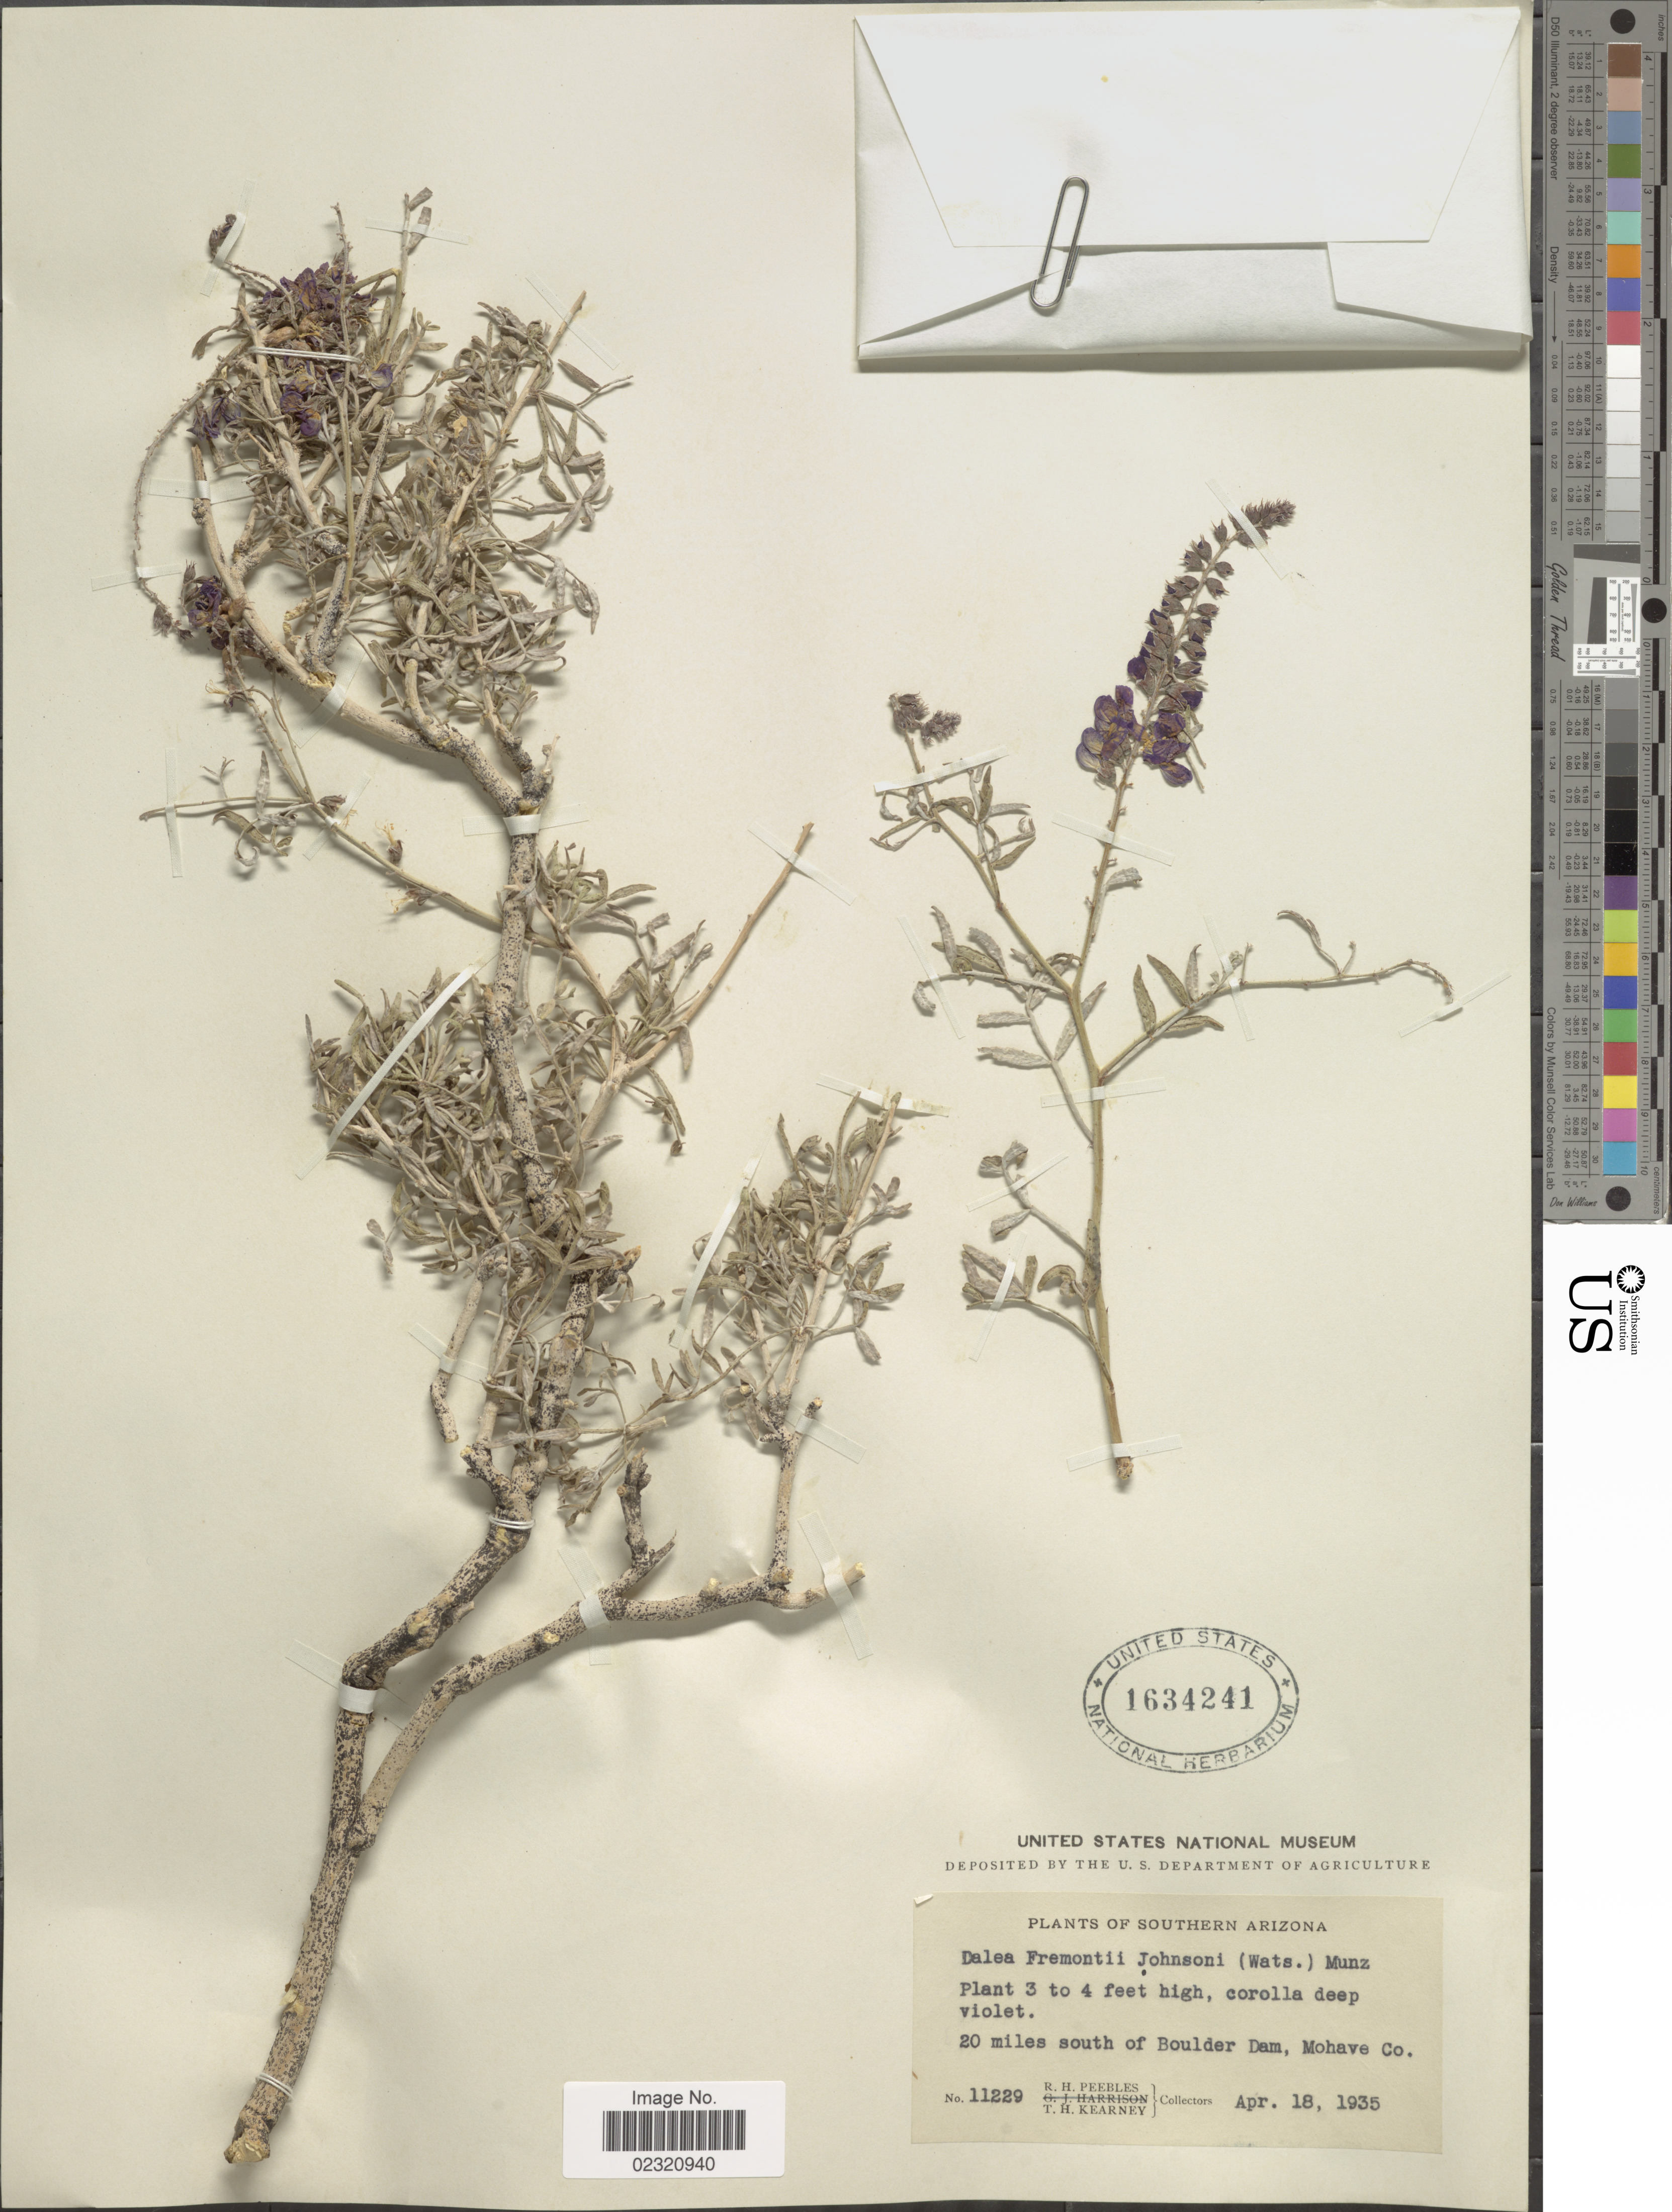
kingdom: Plantae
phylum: Tracheophyta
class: Magnoliopsida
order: Fabales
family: Fabaceae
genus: Psorothamnus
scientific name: Psorothamnus fremontii var. attenuatus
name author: Barneby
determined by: Strong, Mark T., (BOT), Smithsonian Institution - National Museum of Natural History (UNITED STATES)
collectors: R. H. Peebles & T. H. Kearney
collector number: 11229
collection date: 1935-04-18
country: United States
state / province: Arizona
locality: Southern Arizona, 20 miles south of Boulder Dam, Mohave Co.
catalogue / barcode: US 1634241